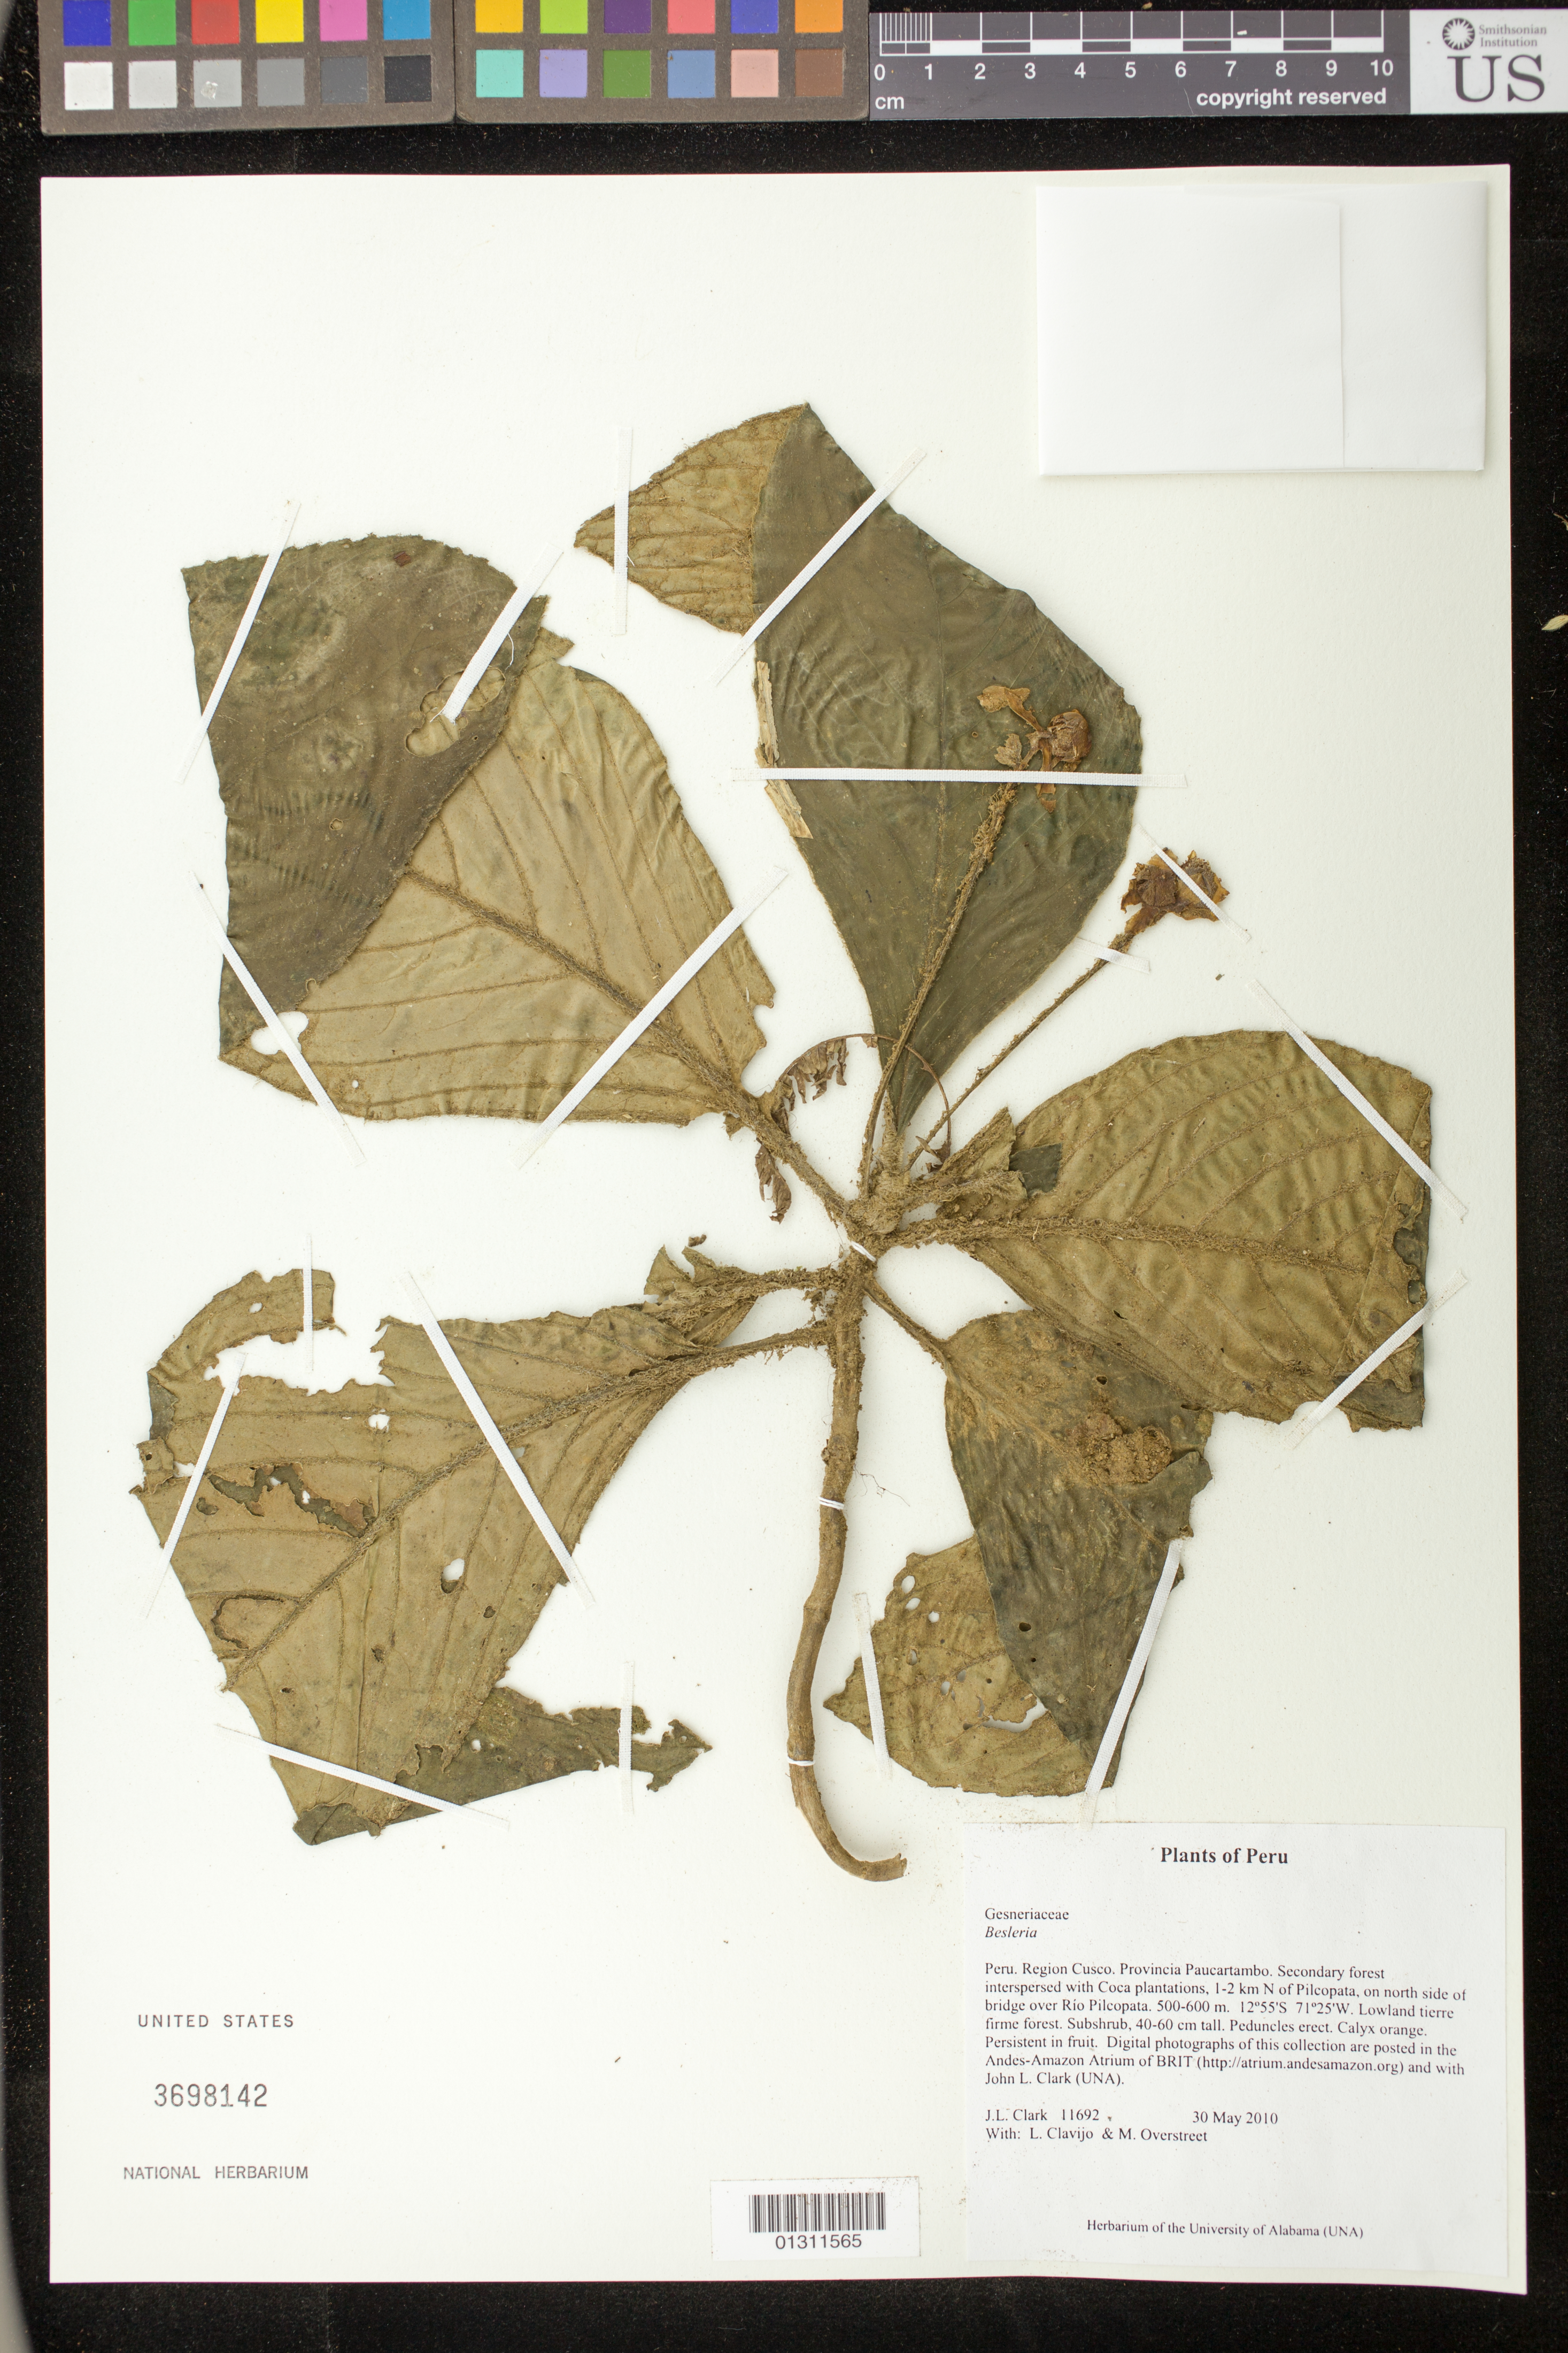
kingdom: Plantae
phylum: Tracheophyta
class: Magnoliopsida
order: Lamiales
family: Gesneriaceae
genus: Besleria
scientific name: Besleria sp.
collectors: J. L. Clark, L. Clavijo & M. Overstreet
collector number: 11692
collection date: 2010-05-30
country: Peru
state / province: Cusco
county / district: Paucartambo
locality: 1-2 km N of Pilcopata, on N side of bridge over Rio Pilcopata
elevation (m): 500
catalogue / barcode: US 3698142